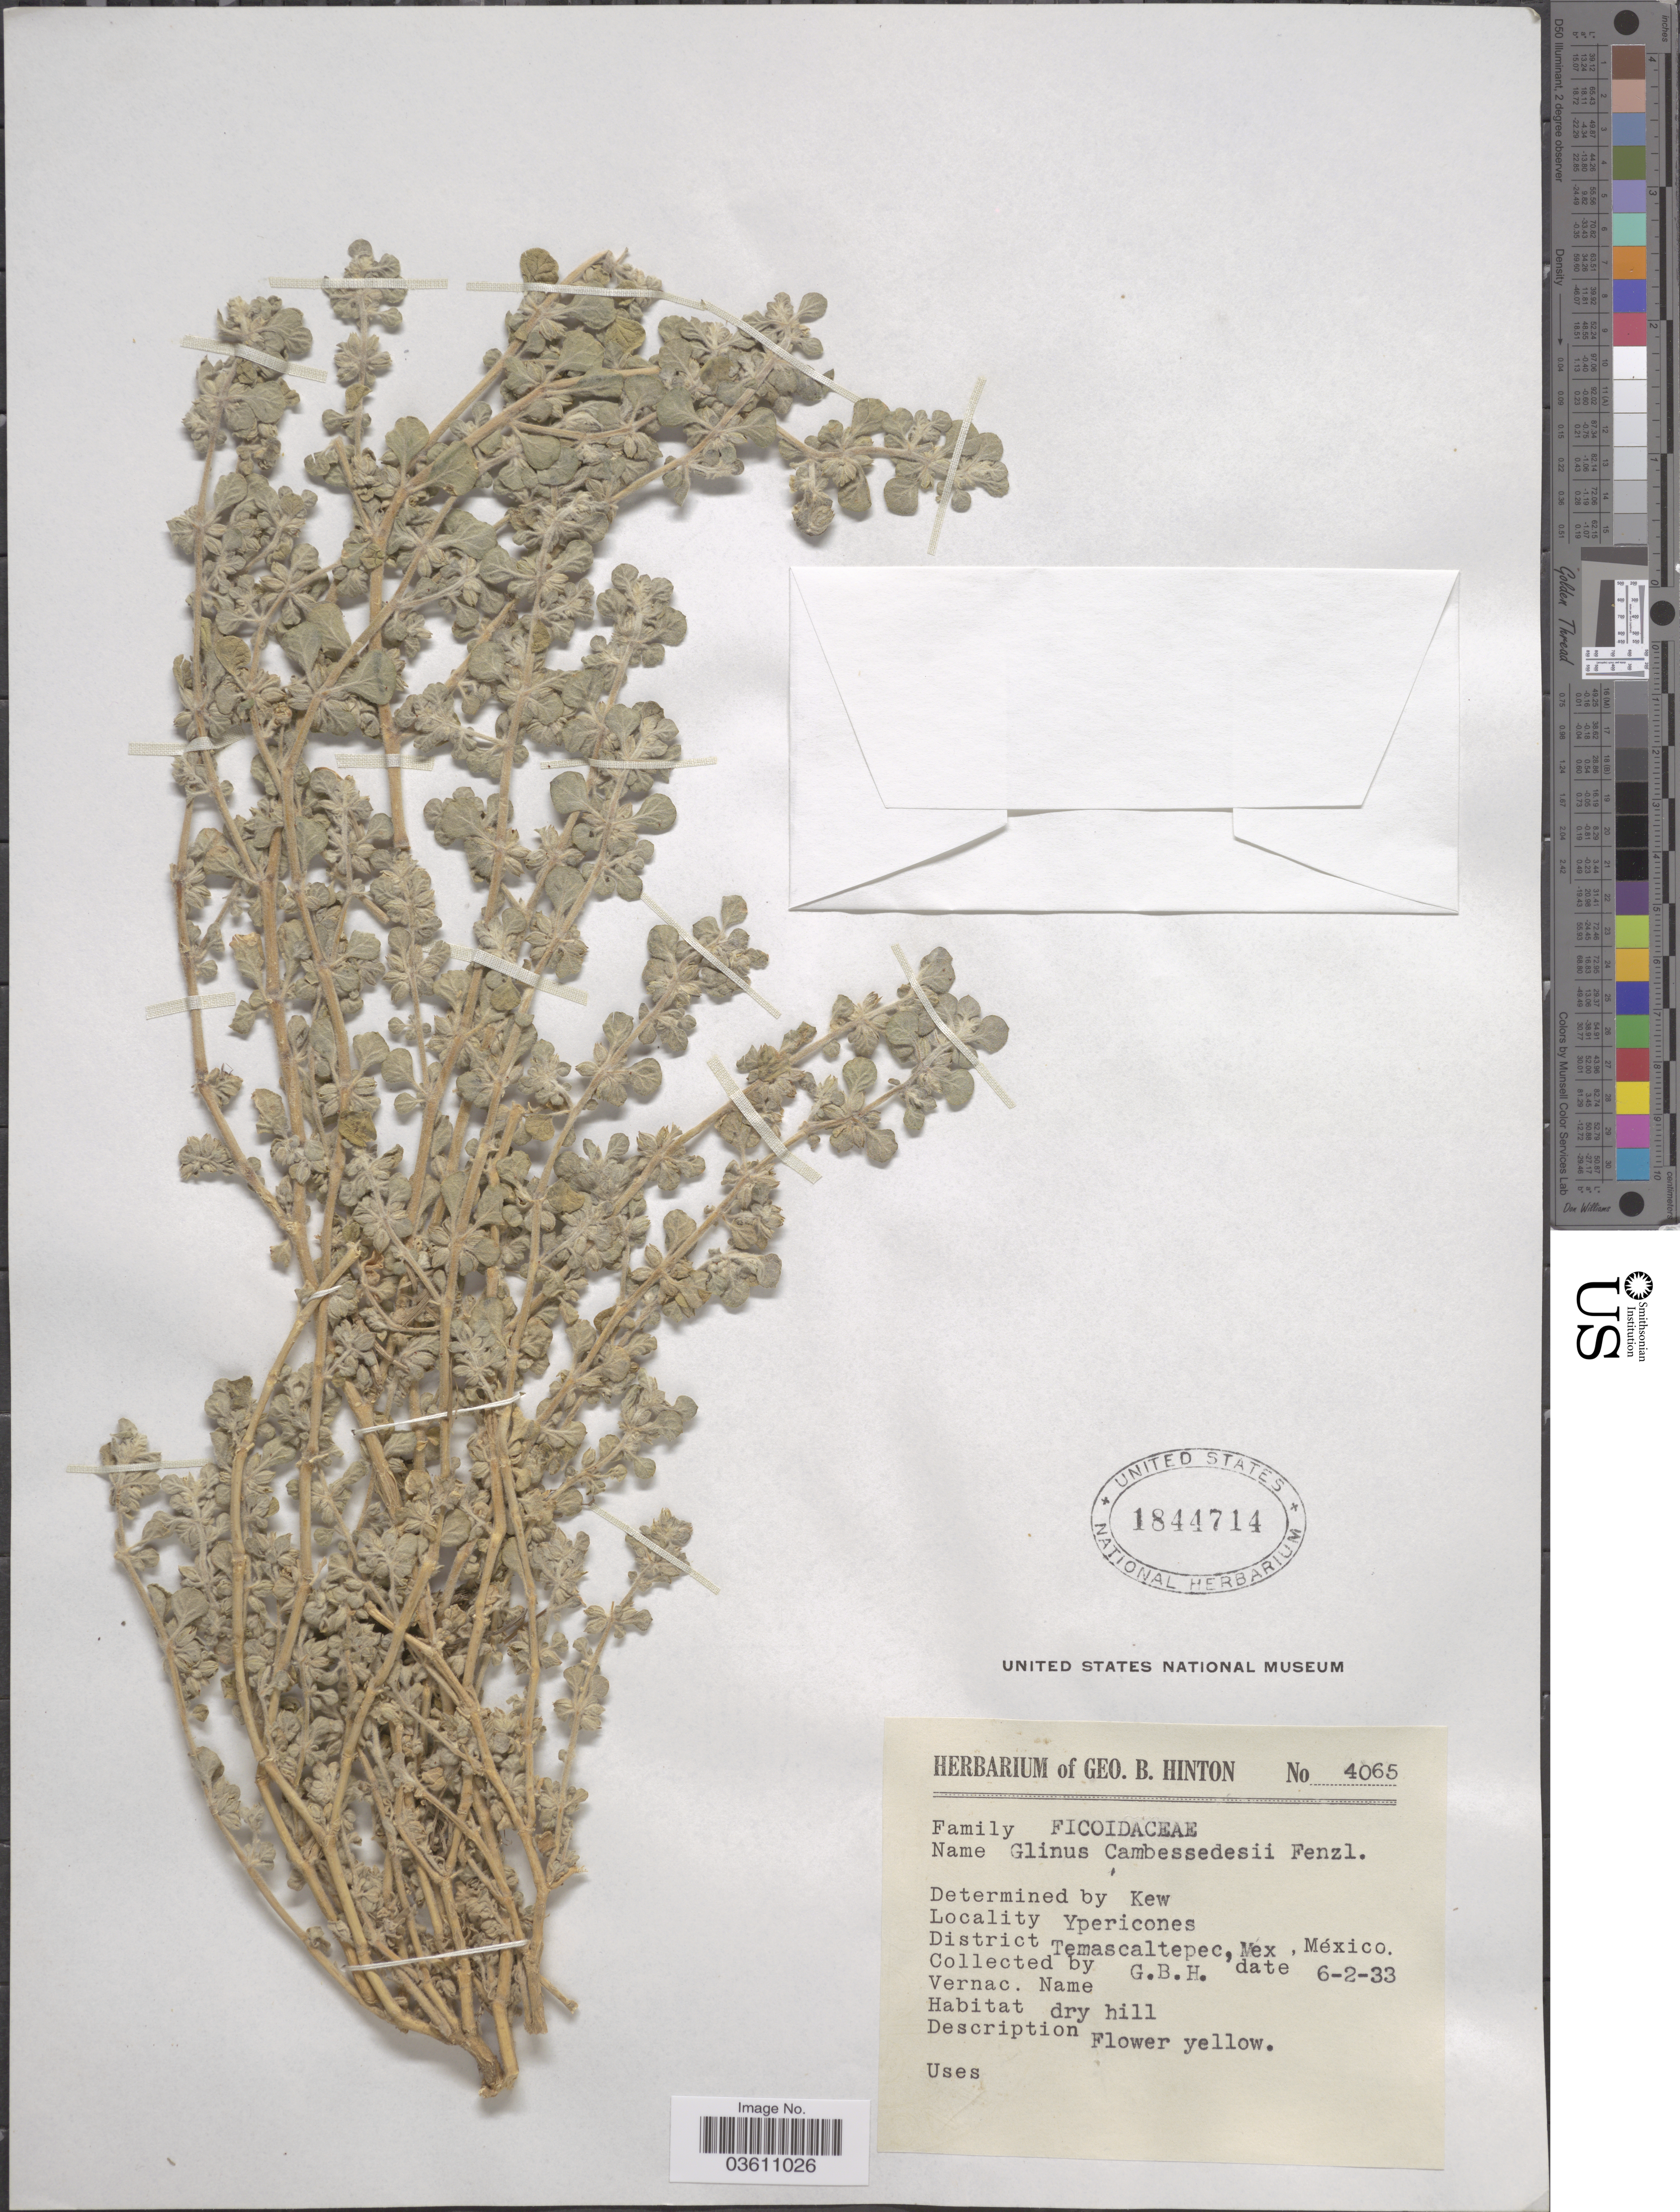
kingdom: Plantae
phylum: Tracheophyta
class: Magnoliopsida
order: Caryophyllales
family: Molluginaceae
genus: Glinus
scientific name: Glinus radiatus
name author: (Ruiz & Pav.) Rohrb.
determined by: Strong, Mark T., (BOT), Smithsonian Institution - National Museum of Natural History (UNITED STATES)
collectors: G. B. Hinton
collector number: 4065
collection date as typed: Transcribed d/m/y: 6/2/33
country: Mexico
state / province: México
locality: Ypericones. District Temascaltepec.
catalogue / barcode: US 1844714